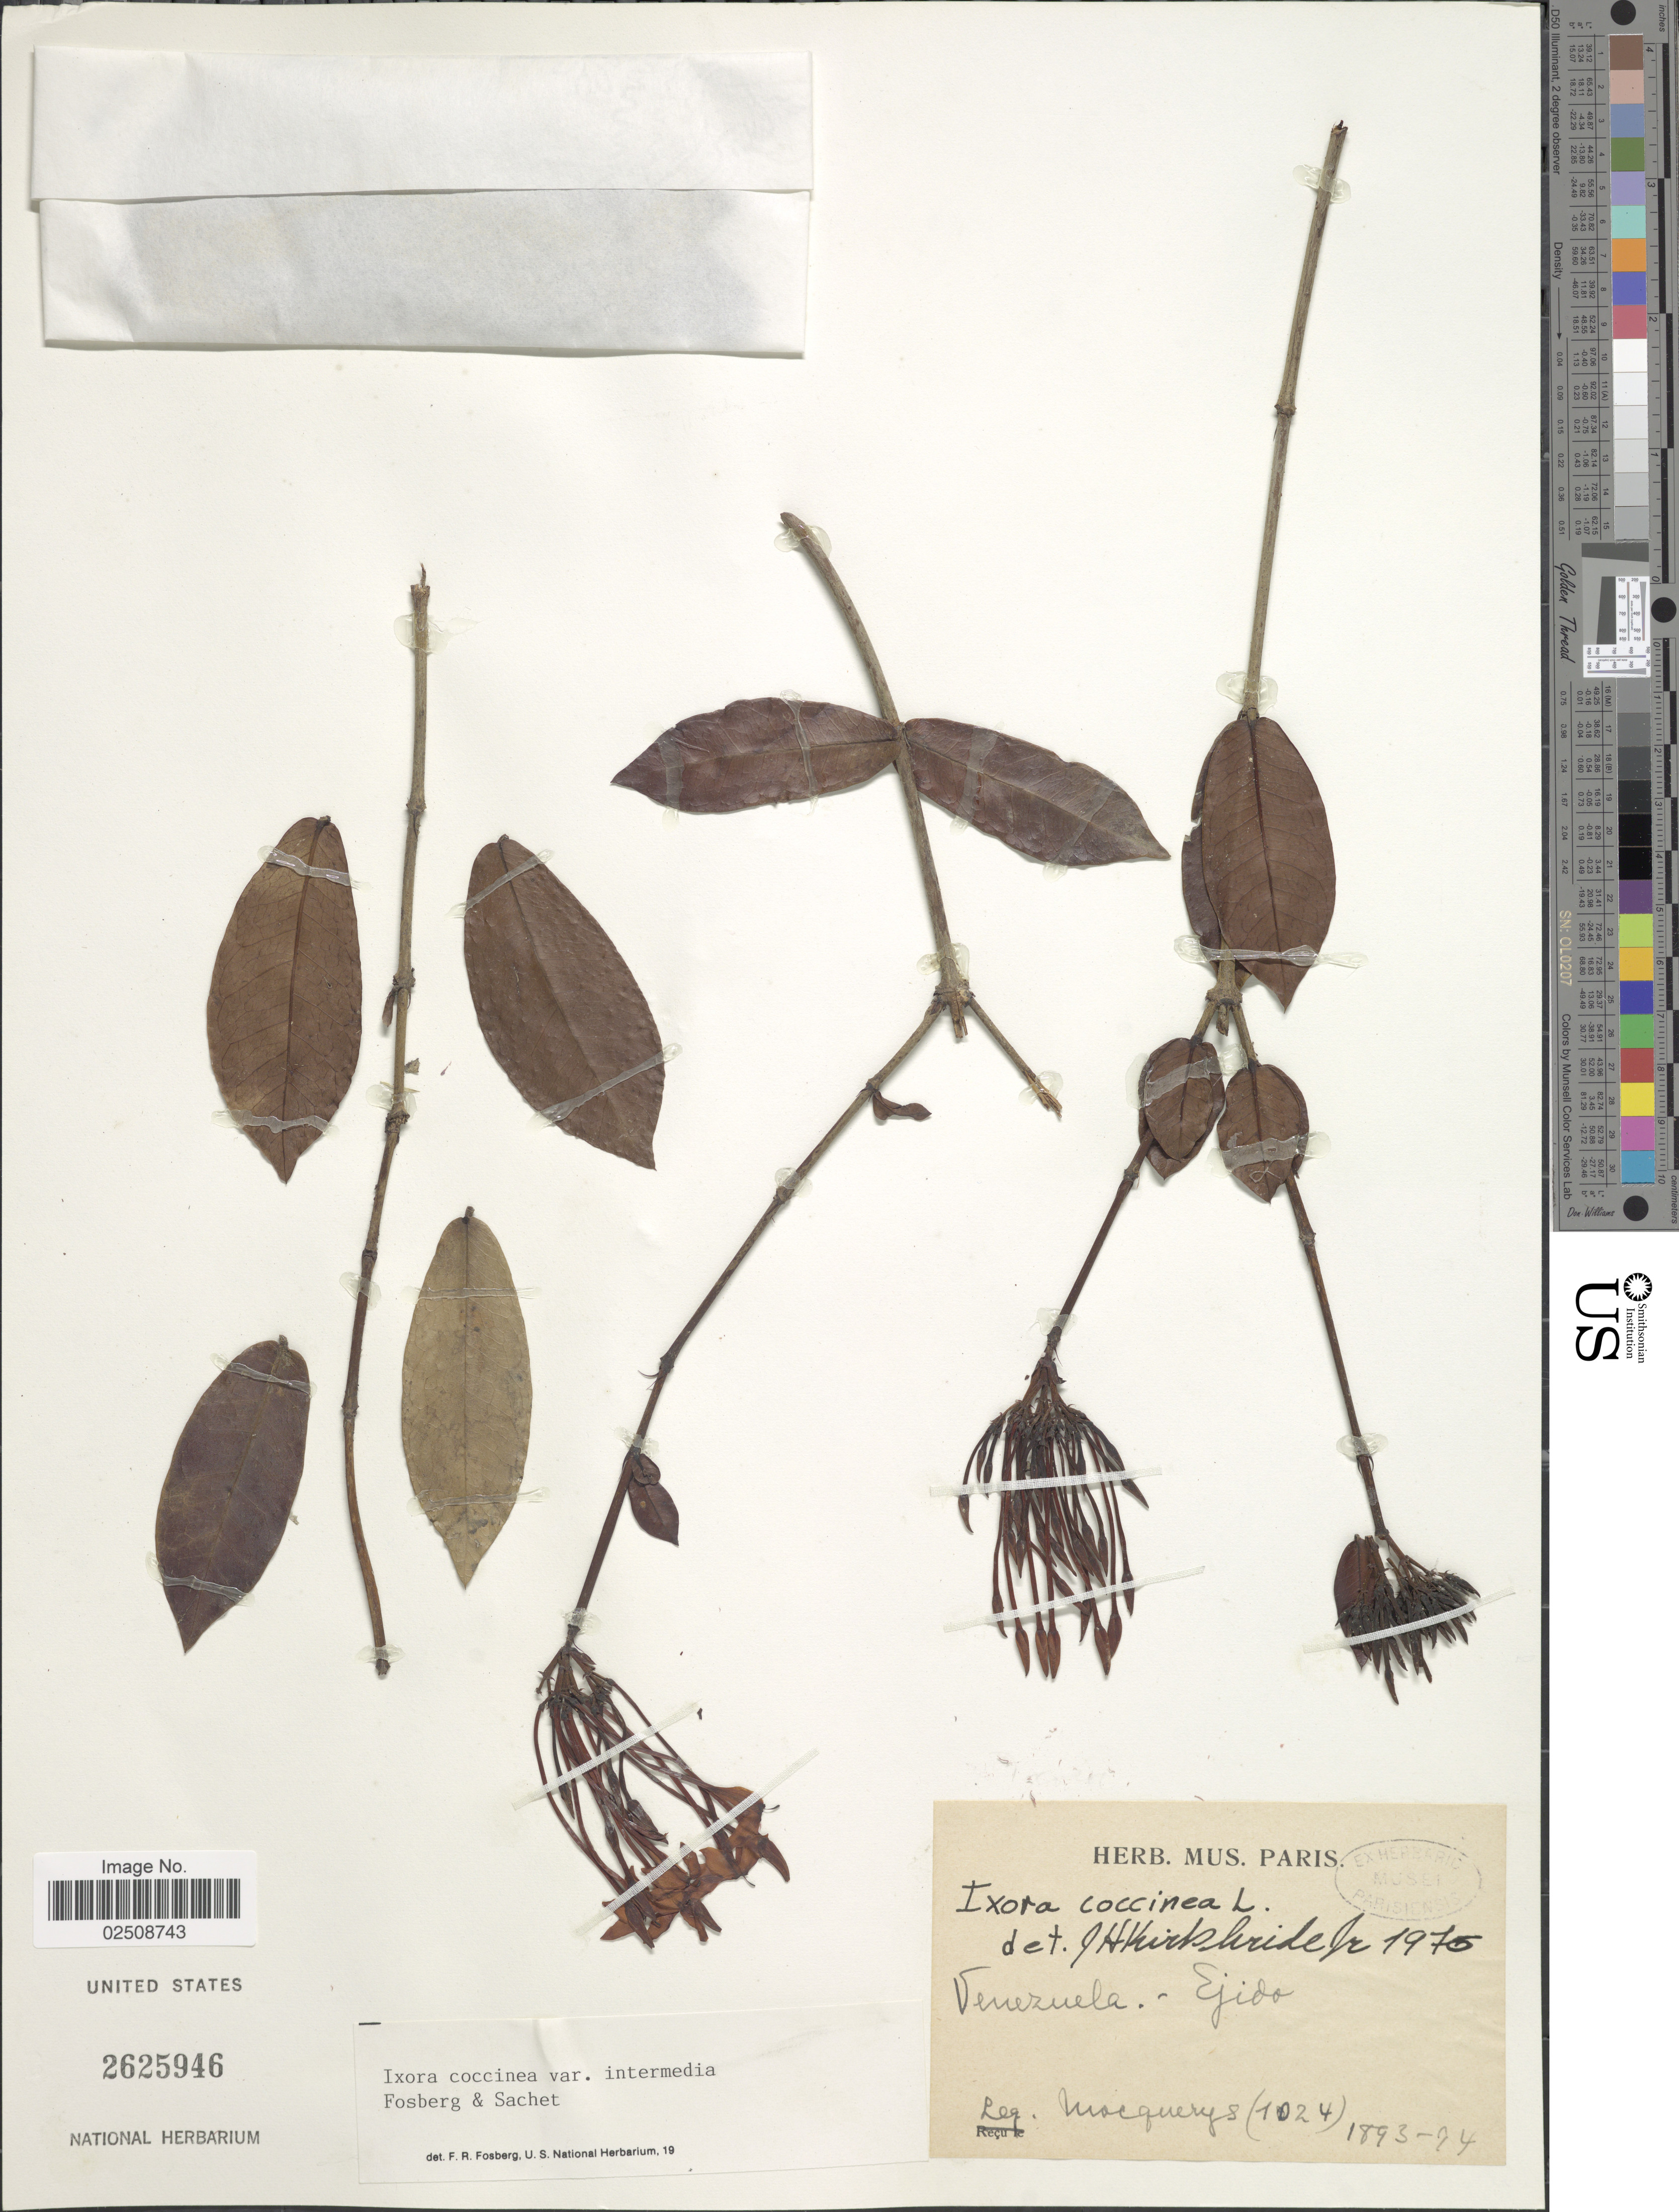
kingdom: Plantae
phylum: Tracheophyta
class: Magnoliopsida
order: Gentianales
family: Rubiaceae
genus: Ixora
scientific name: Ixora coccinea var. intermedia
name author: Fosberg & Sachet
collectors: A. Mocquerys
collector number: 1024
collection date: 1893/1894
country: Venezuela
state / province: Mérida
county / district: Campo Elías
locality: Ejido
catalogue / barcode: US 2625946